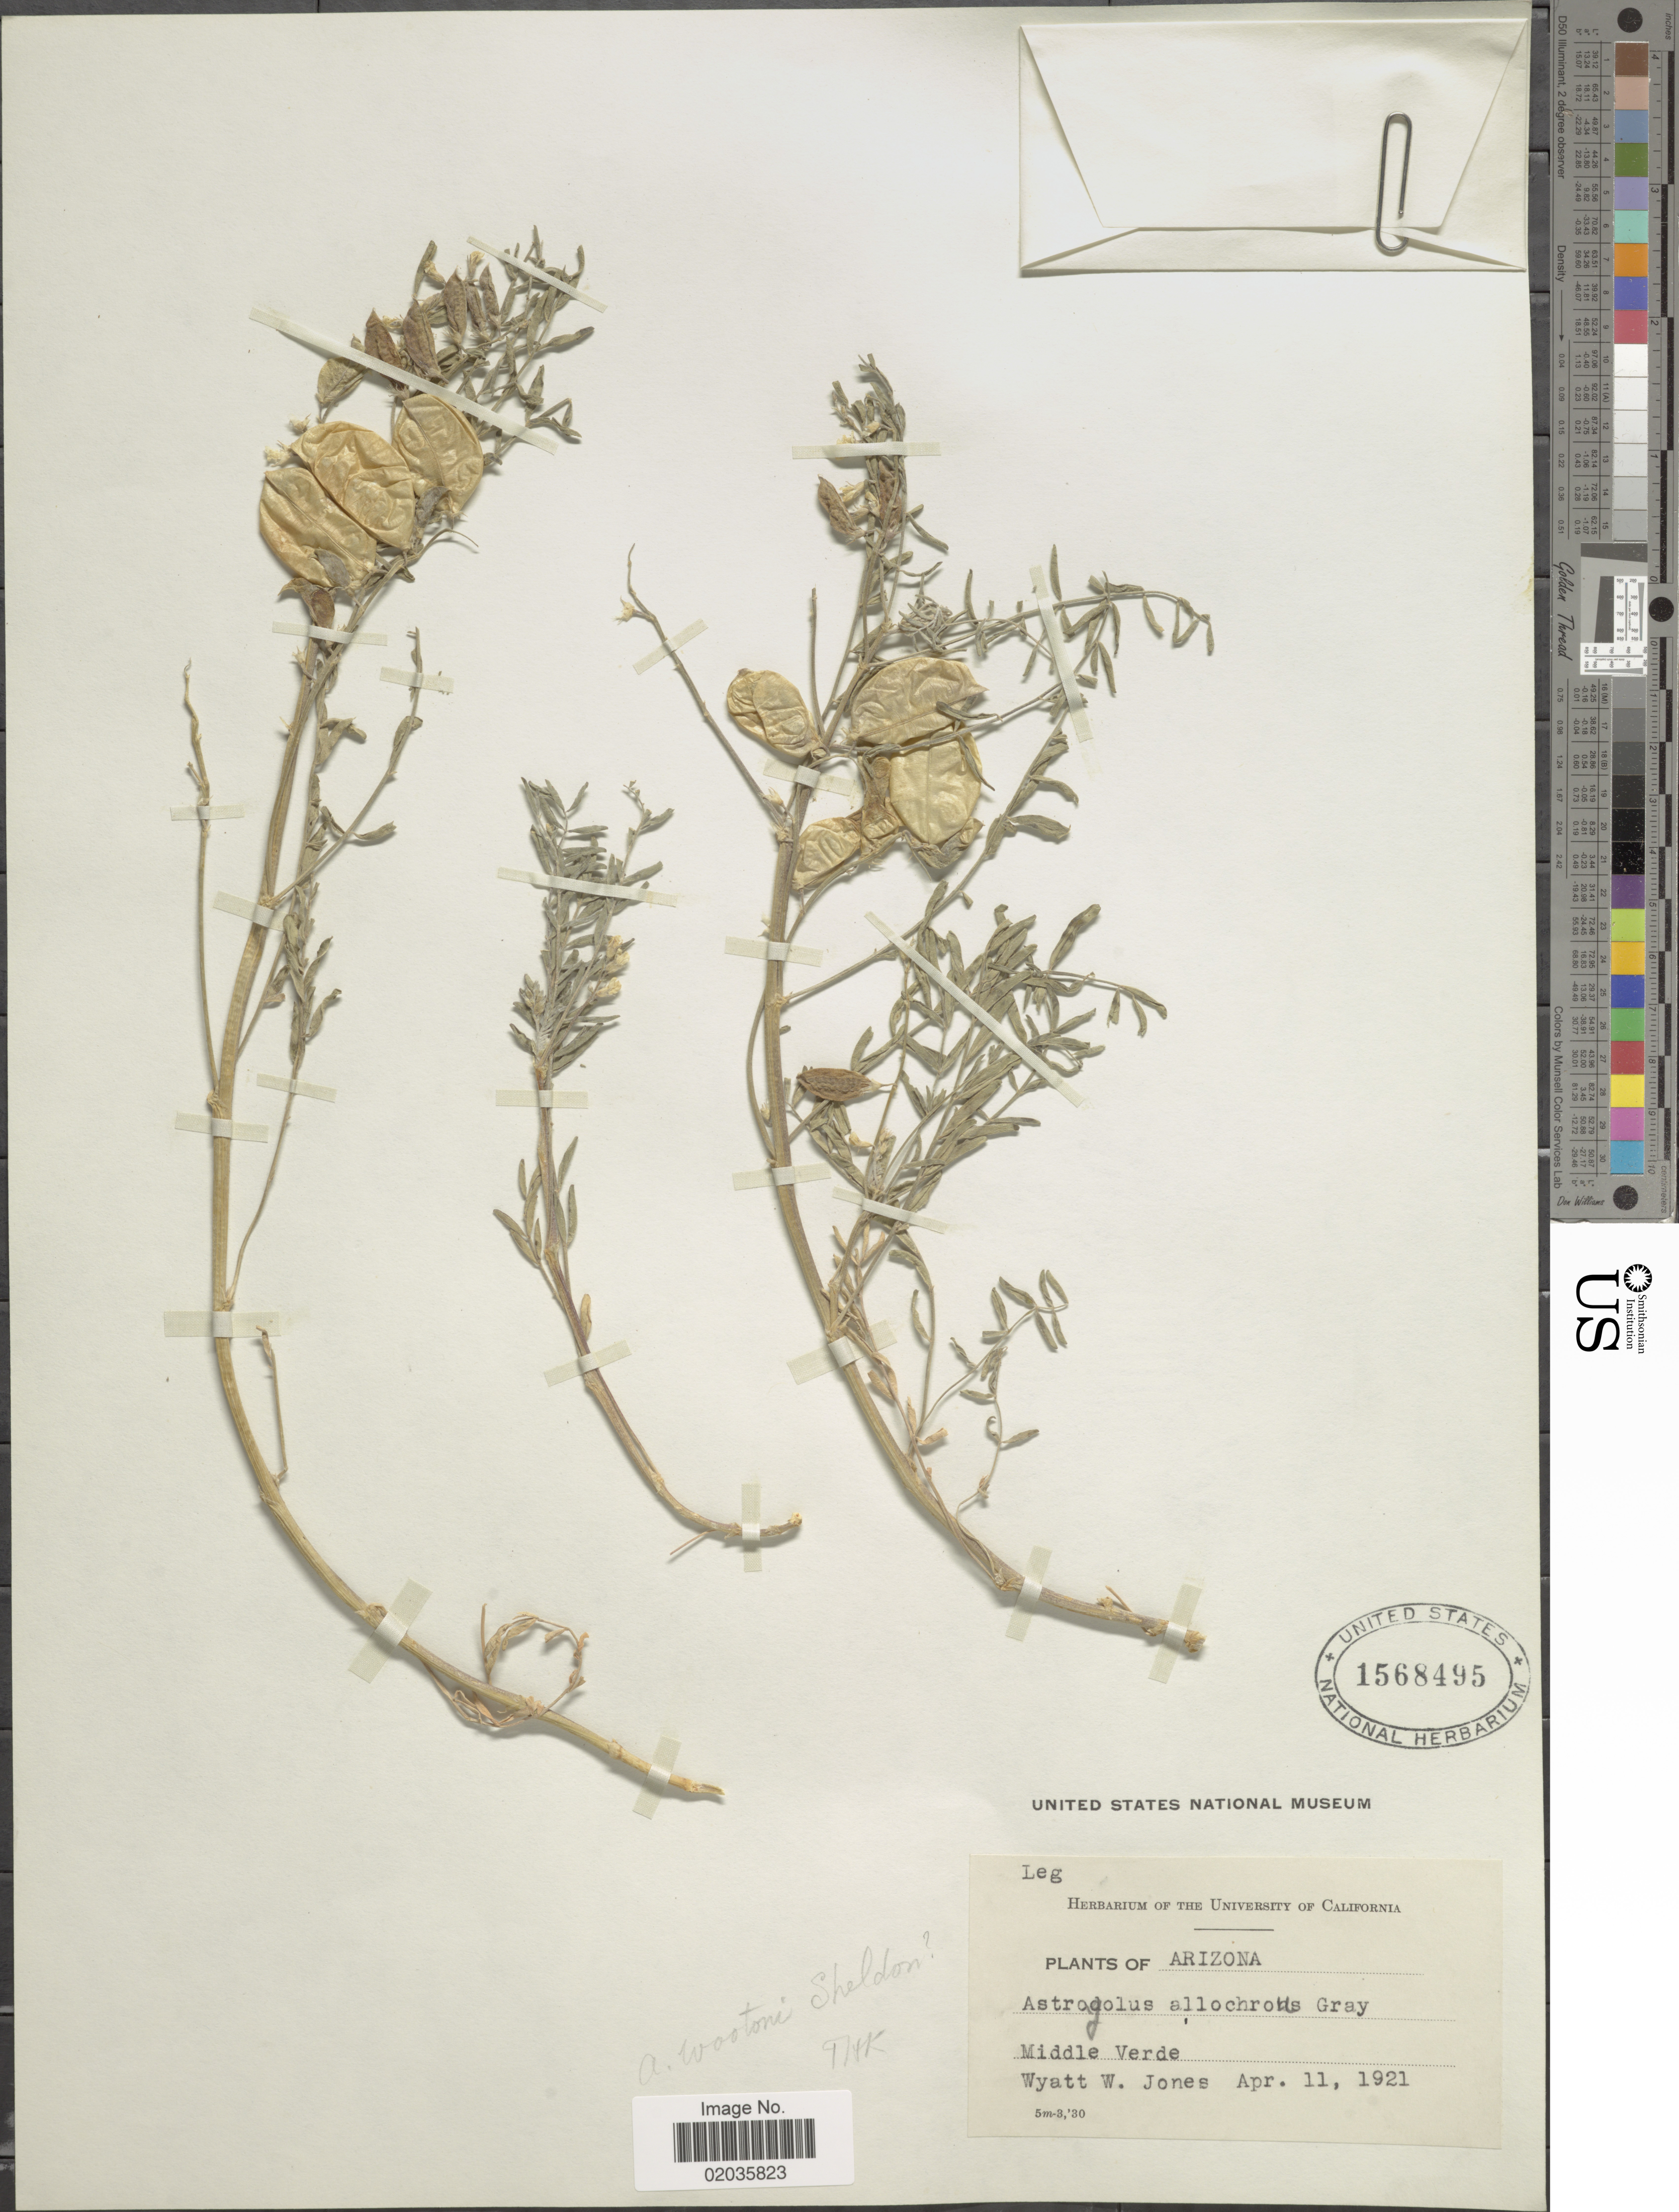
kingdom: Plantae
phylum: Tracheophyta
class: Magnoliopsida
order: Fabales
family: Fabaceae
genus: Astragalus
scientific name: Astragalus wootonii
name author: E. Sheld.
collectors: W. W. Jones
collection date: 1921-04-11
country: United States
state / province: Arizona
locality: Middle Verde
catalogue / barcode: US 1568495